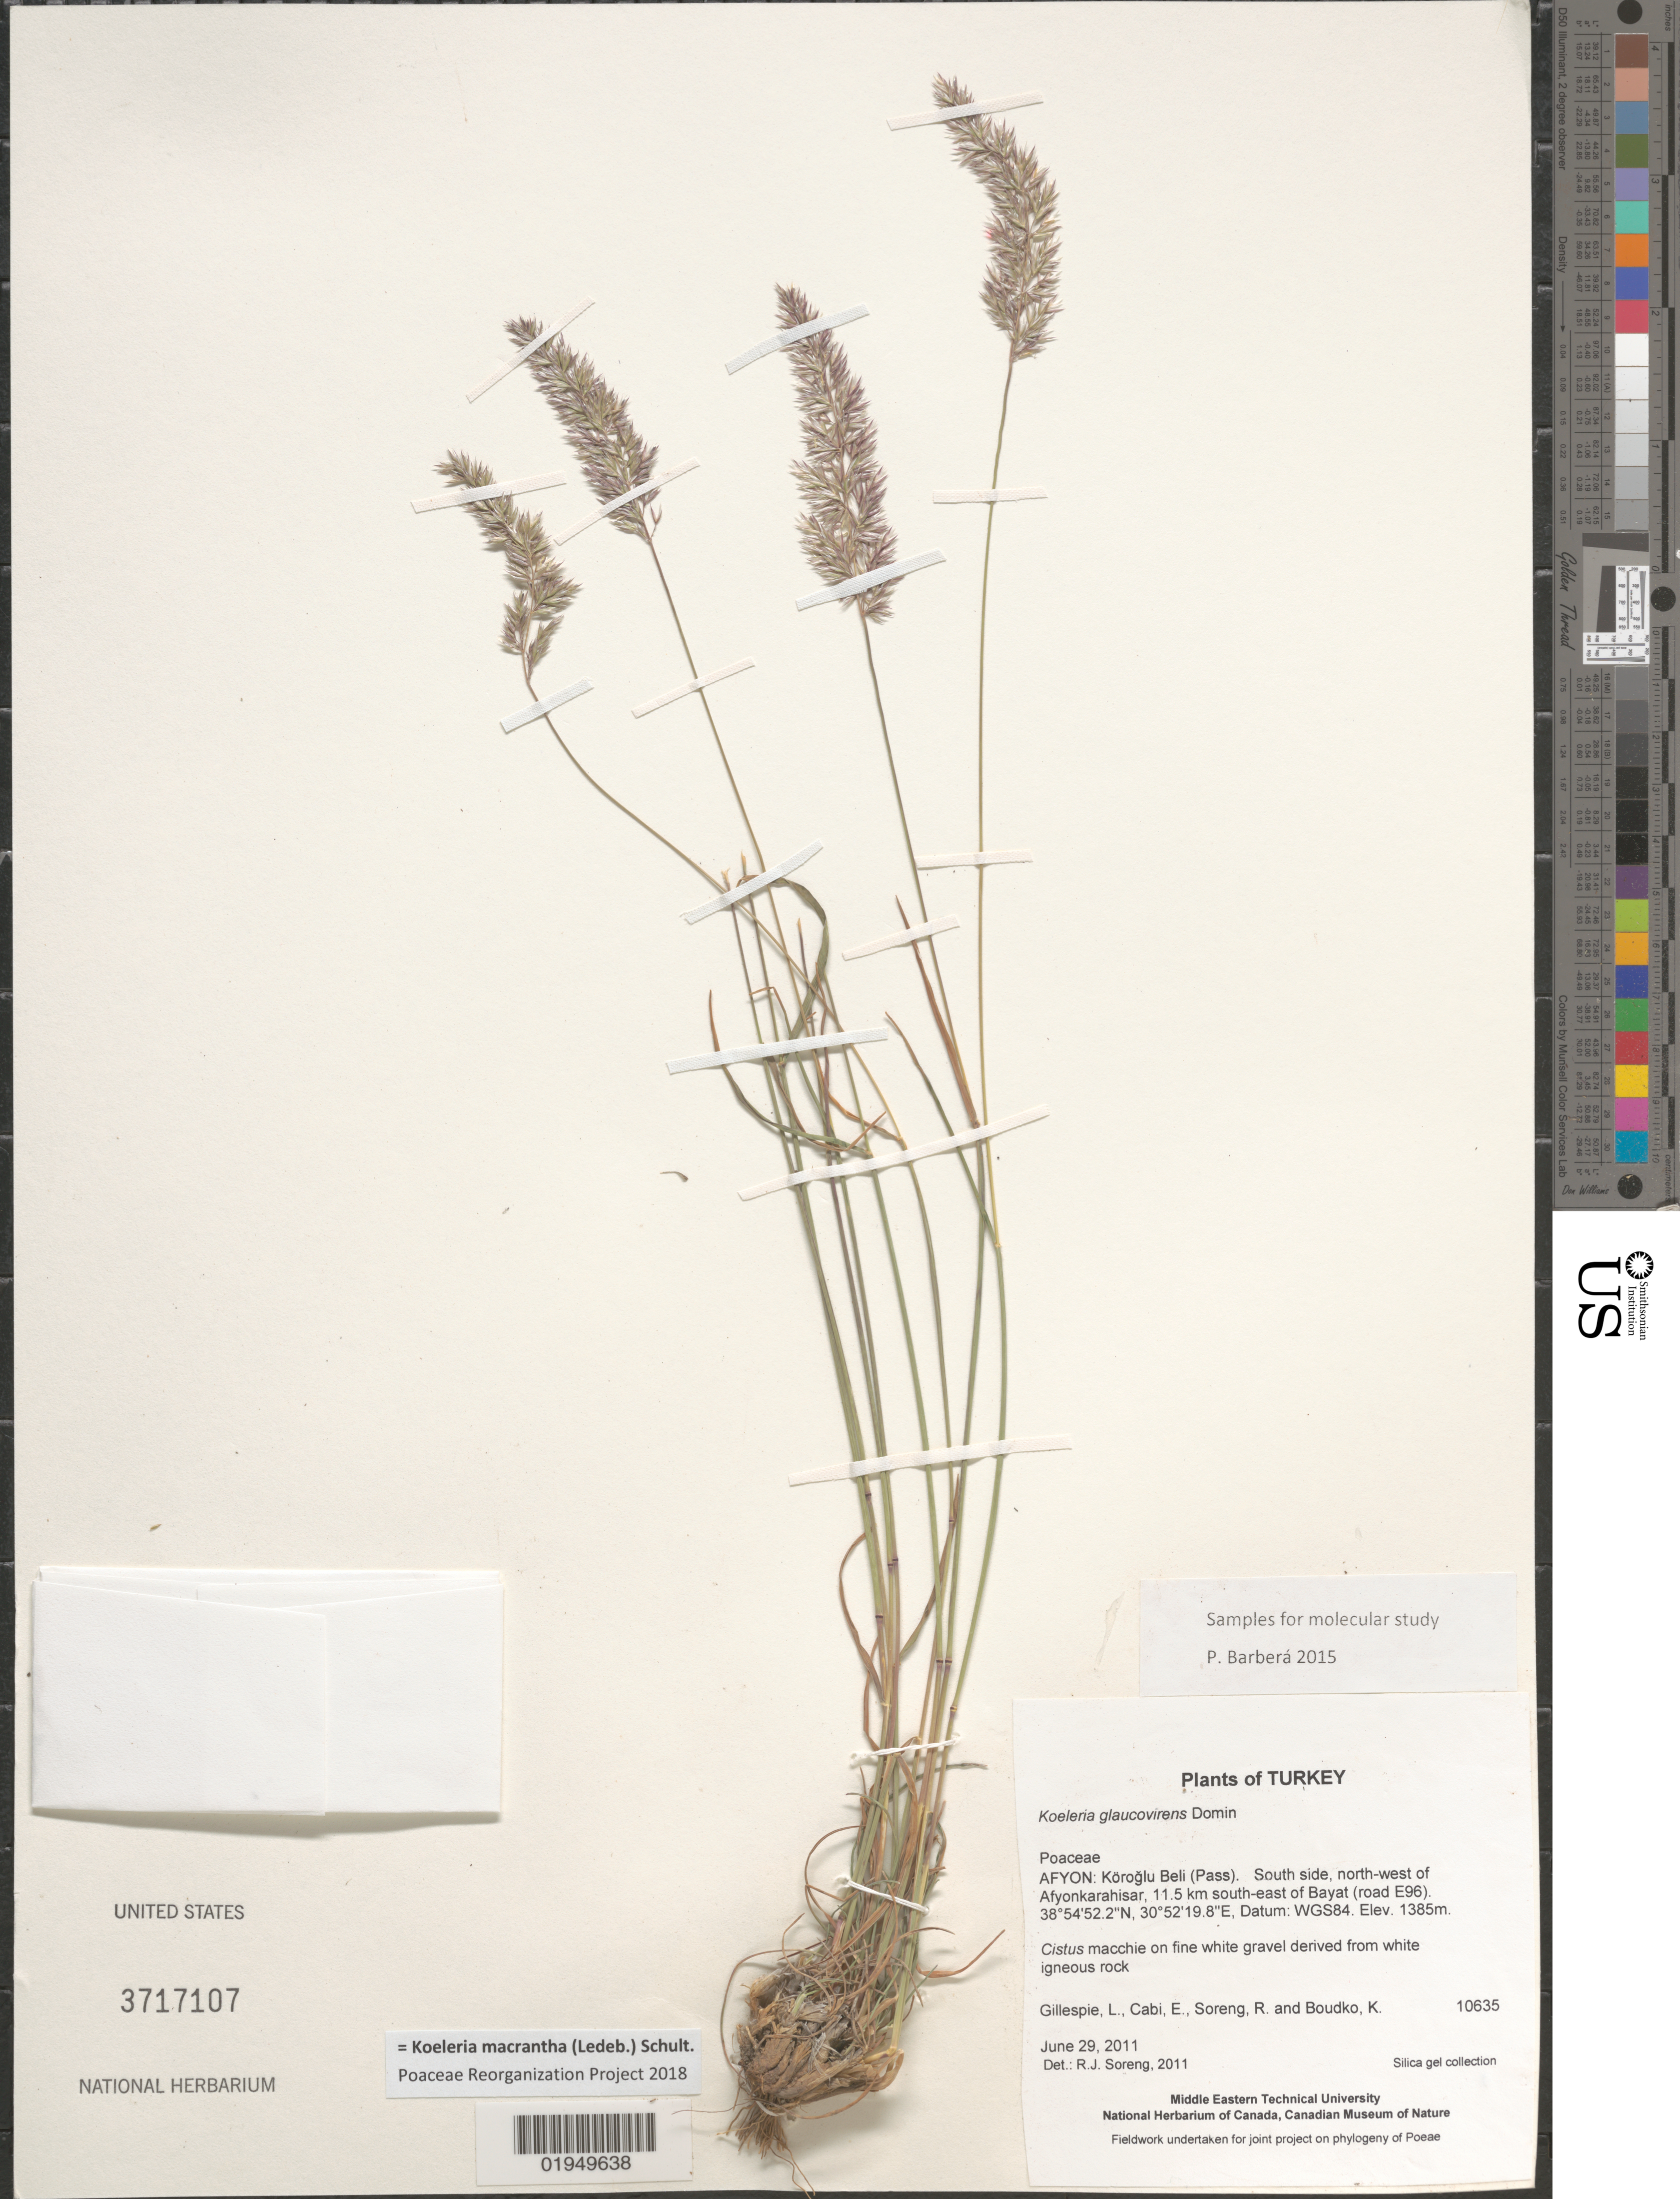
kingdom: Plantae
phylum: Tracheophyta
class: Liliopsida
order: Poales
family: Poaceae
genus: Koeleria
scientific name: Koeleria macrantha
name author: (Ledeb.) Schult.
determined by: Poaceae Reorganization Project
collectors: L. J. Gillespie, E. Cabi, R. J. Soreng & K. Boudko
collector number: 10635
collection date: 2011-06-29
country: Turkey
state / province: Afyonkarahisar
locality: Köroglu Beli (Pass). South side, north-west of Afyonkarahisar, 11.5 km south-east of Bayat (road E96)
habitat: Cistus macchie on fine white gravel derived from white igneous rock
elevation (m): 1385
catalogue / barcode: US 3717107